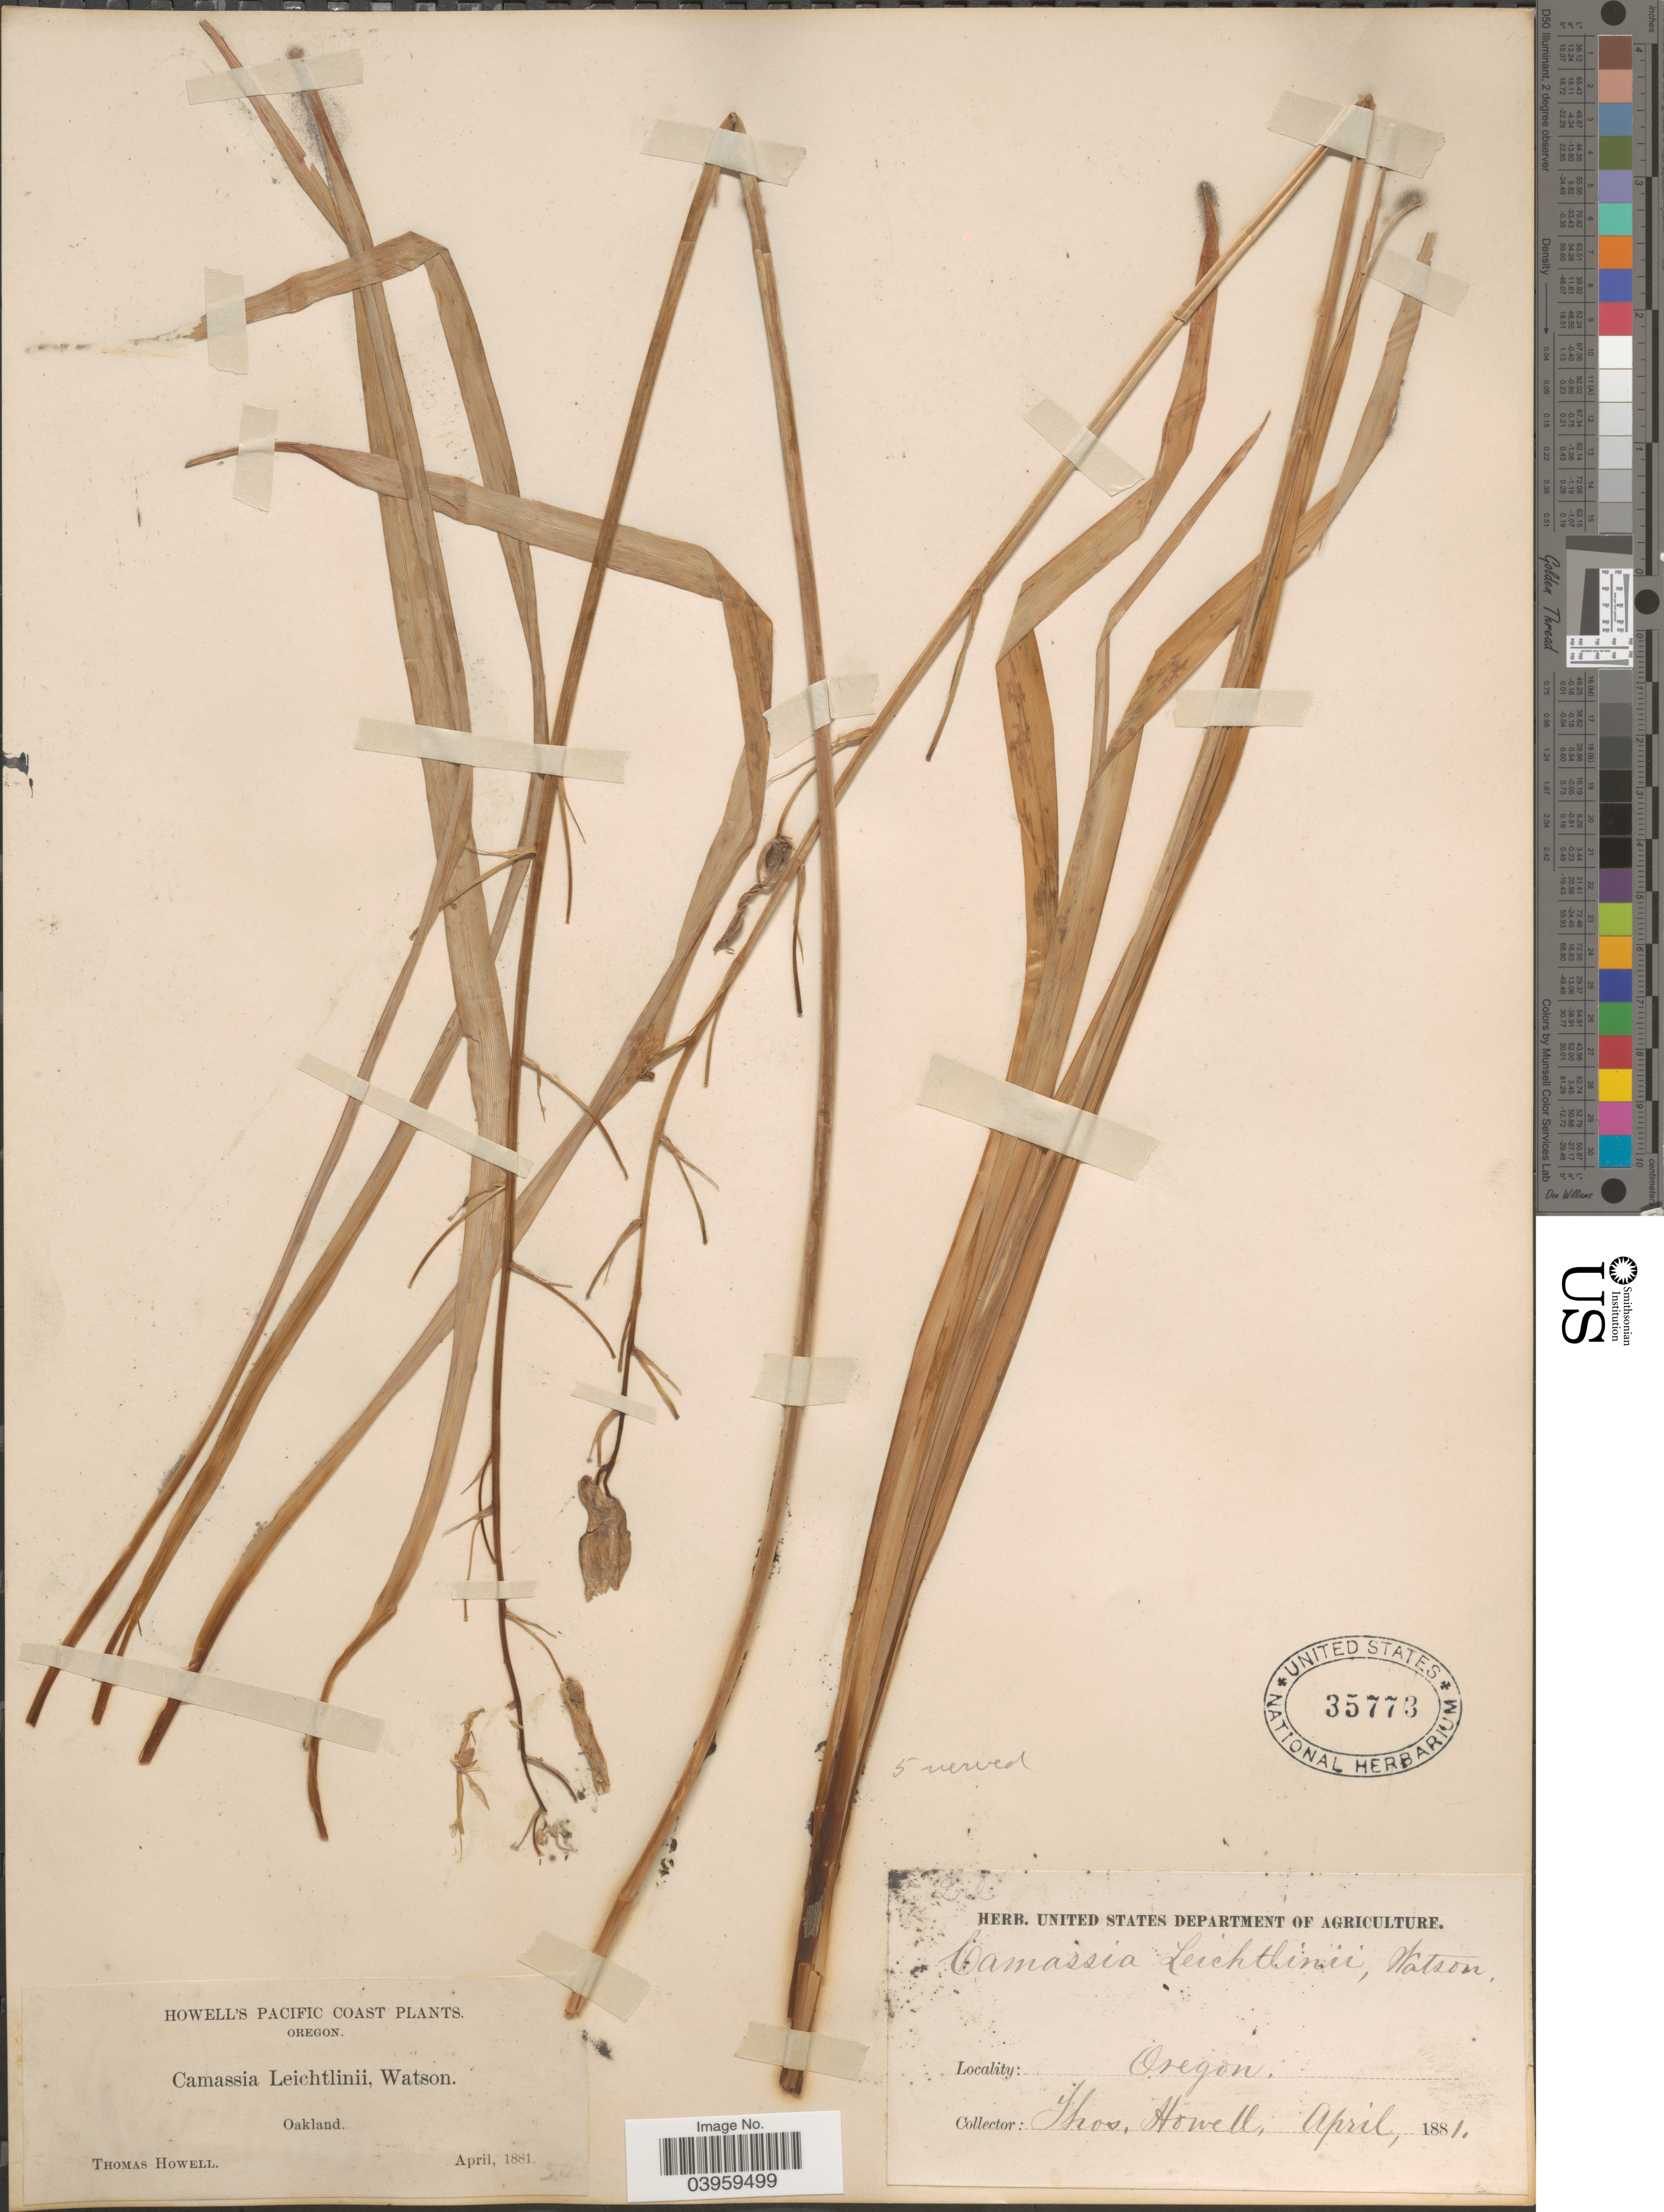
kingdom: Plantae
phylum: Tracheophyta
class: Liliopsida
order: Asparagales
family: Asparagaceae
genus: Camassia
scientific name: Camassia leichtlinii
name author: (Baker) S. Watson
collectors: T. Howell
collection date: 1881-04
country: United States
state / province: Oregon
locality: Pacific Coast. Oakland.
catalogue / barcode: US 35773